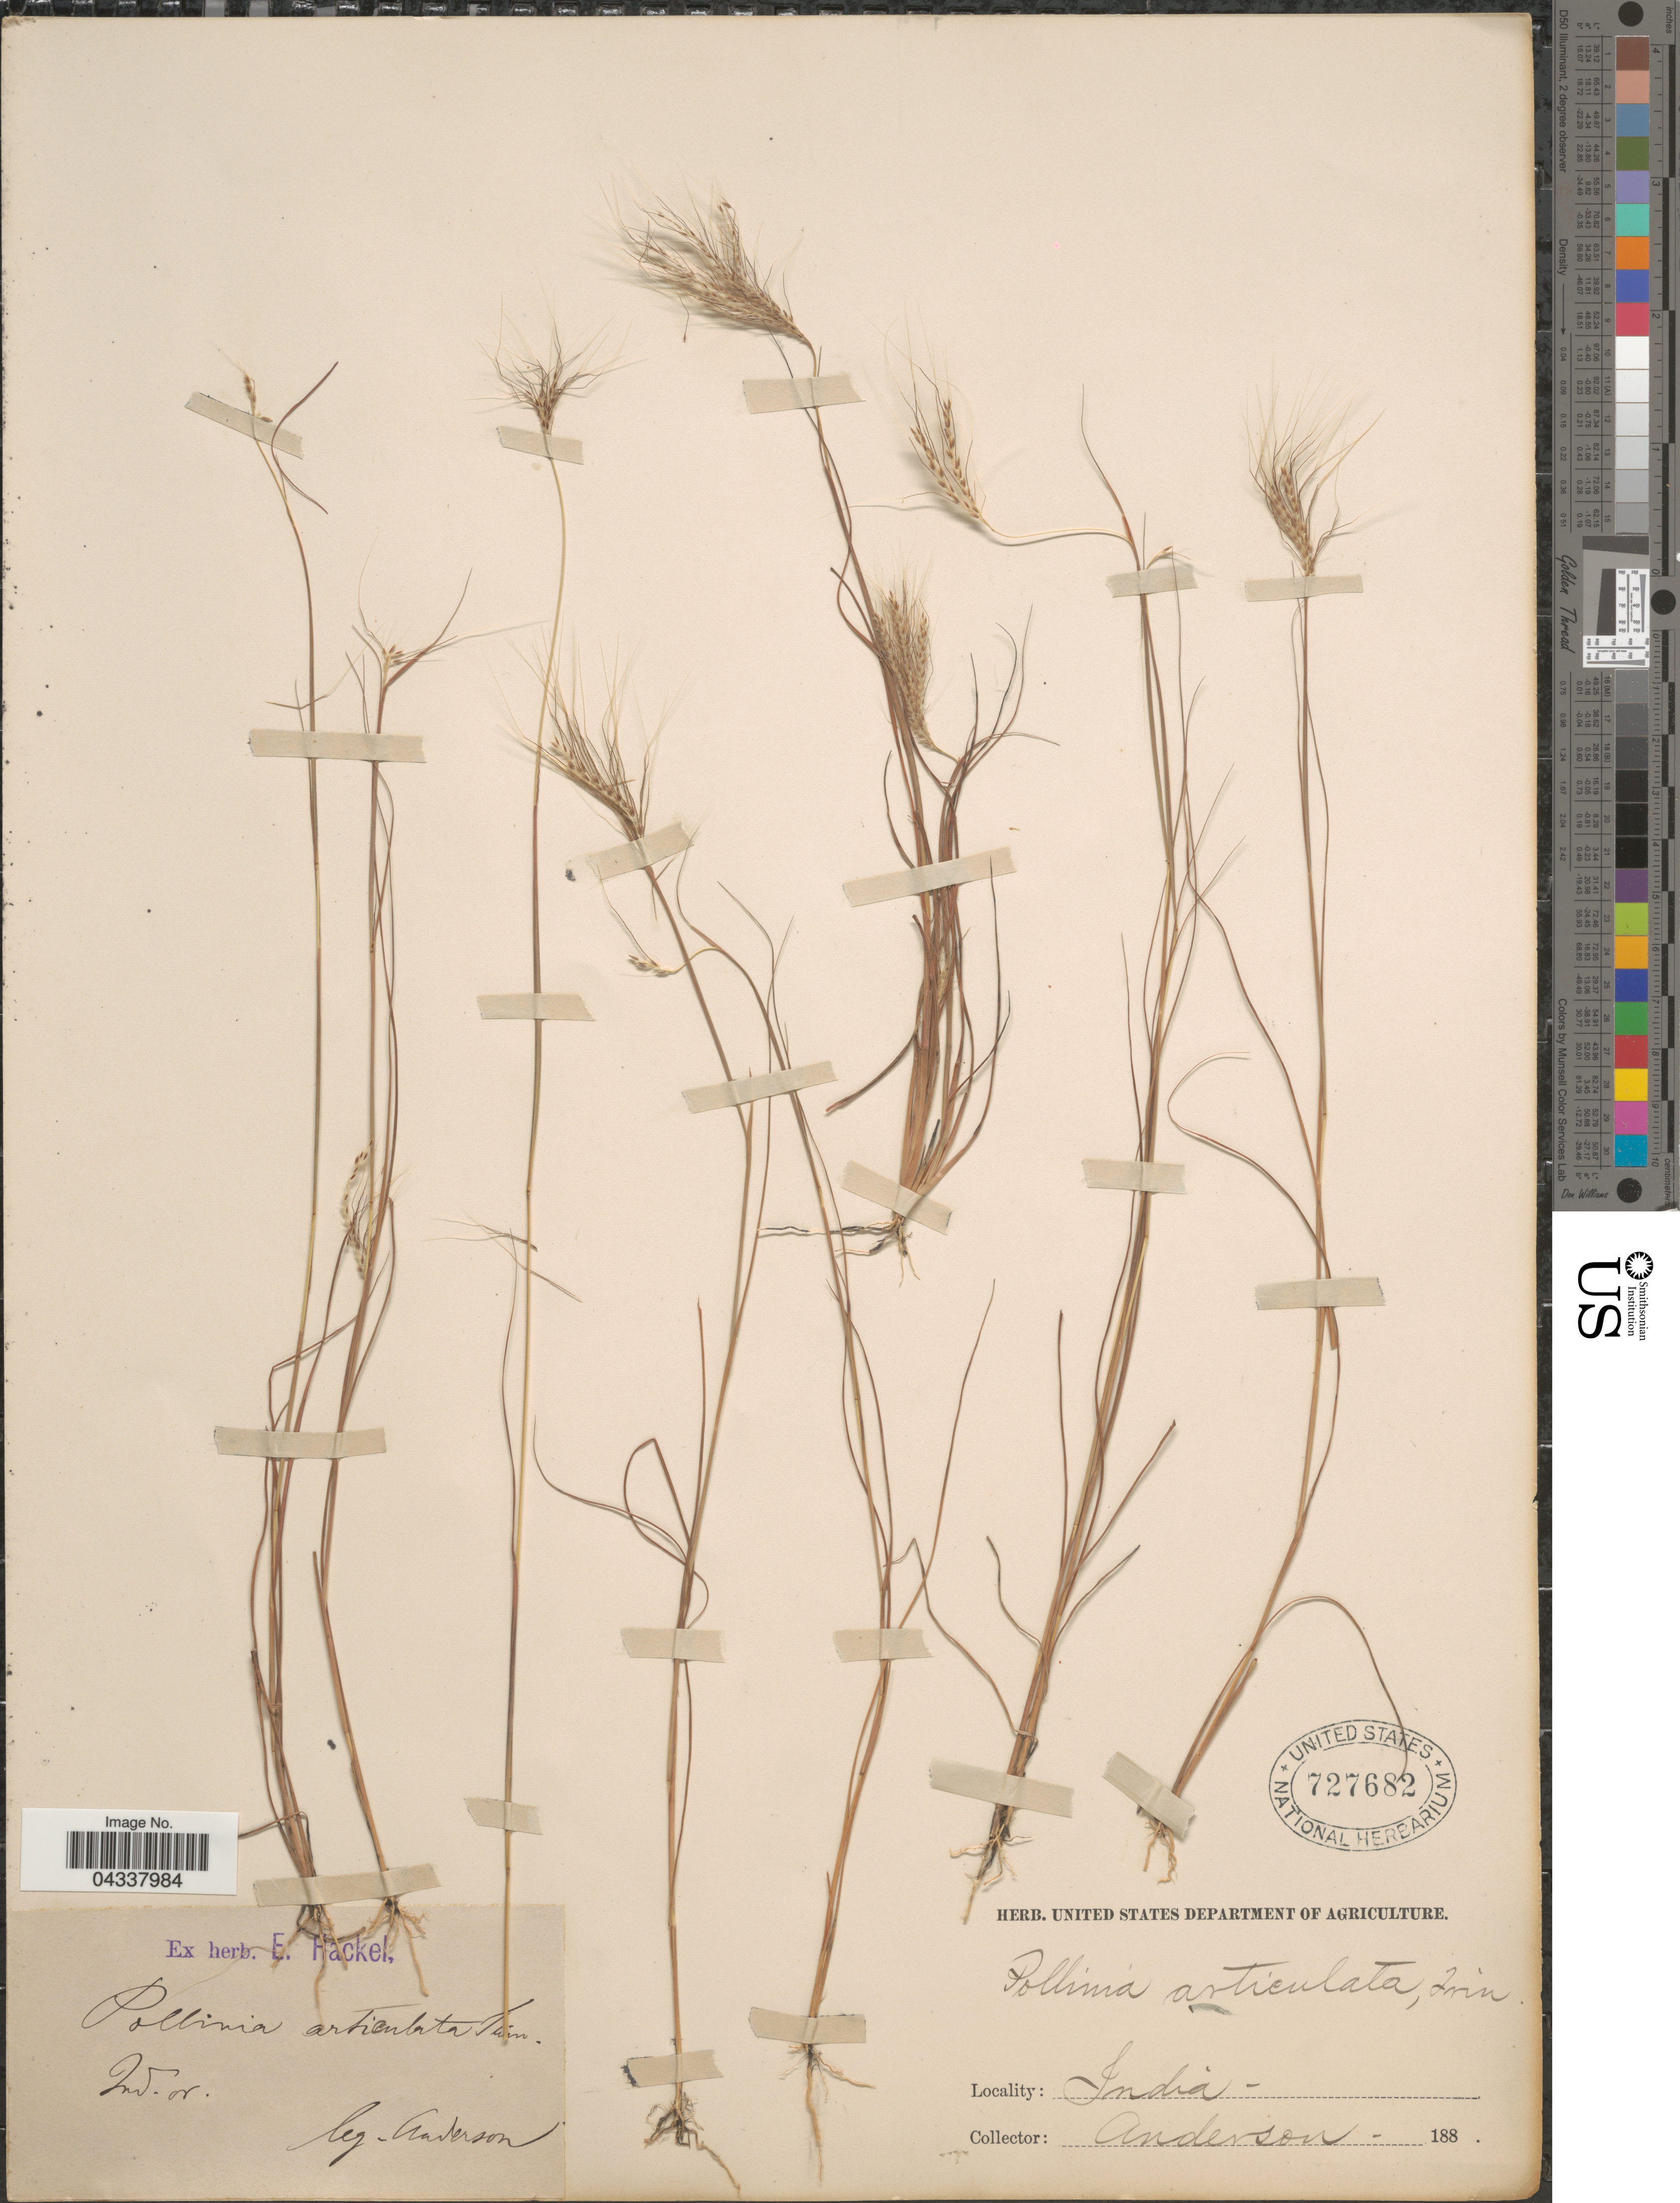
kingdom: Plantae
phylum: Tracheophyta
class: Liliopsida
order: Poales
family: Poaceae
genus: Pseudopogonatherum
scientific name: Pseudopogonatherum contortum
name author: A. Camus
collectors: -- Anderson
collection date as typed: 188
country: India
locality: Ind. or.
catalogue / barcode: US 727682